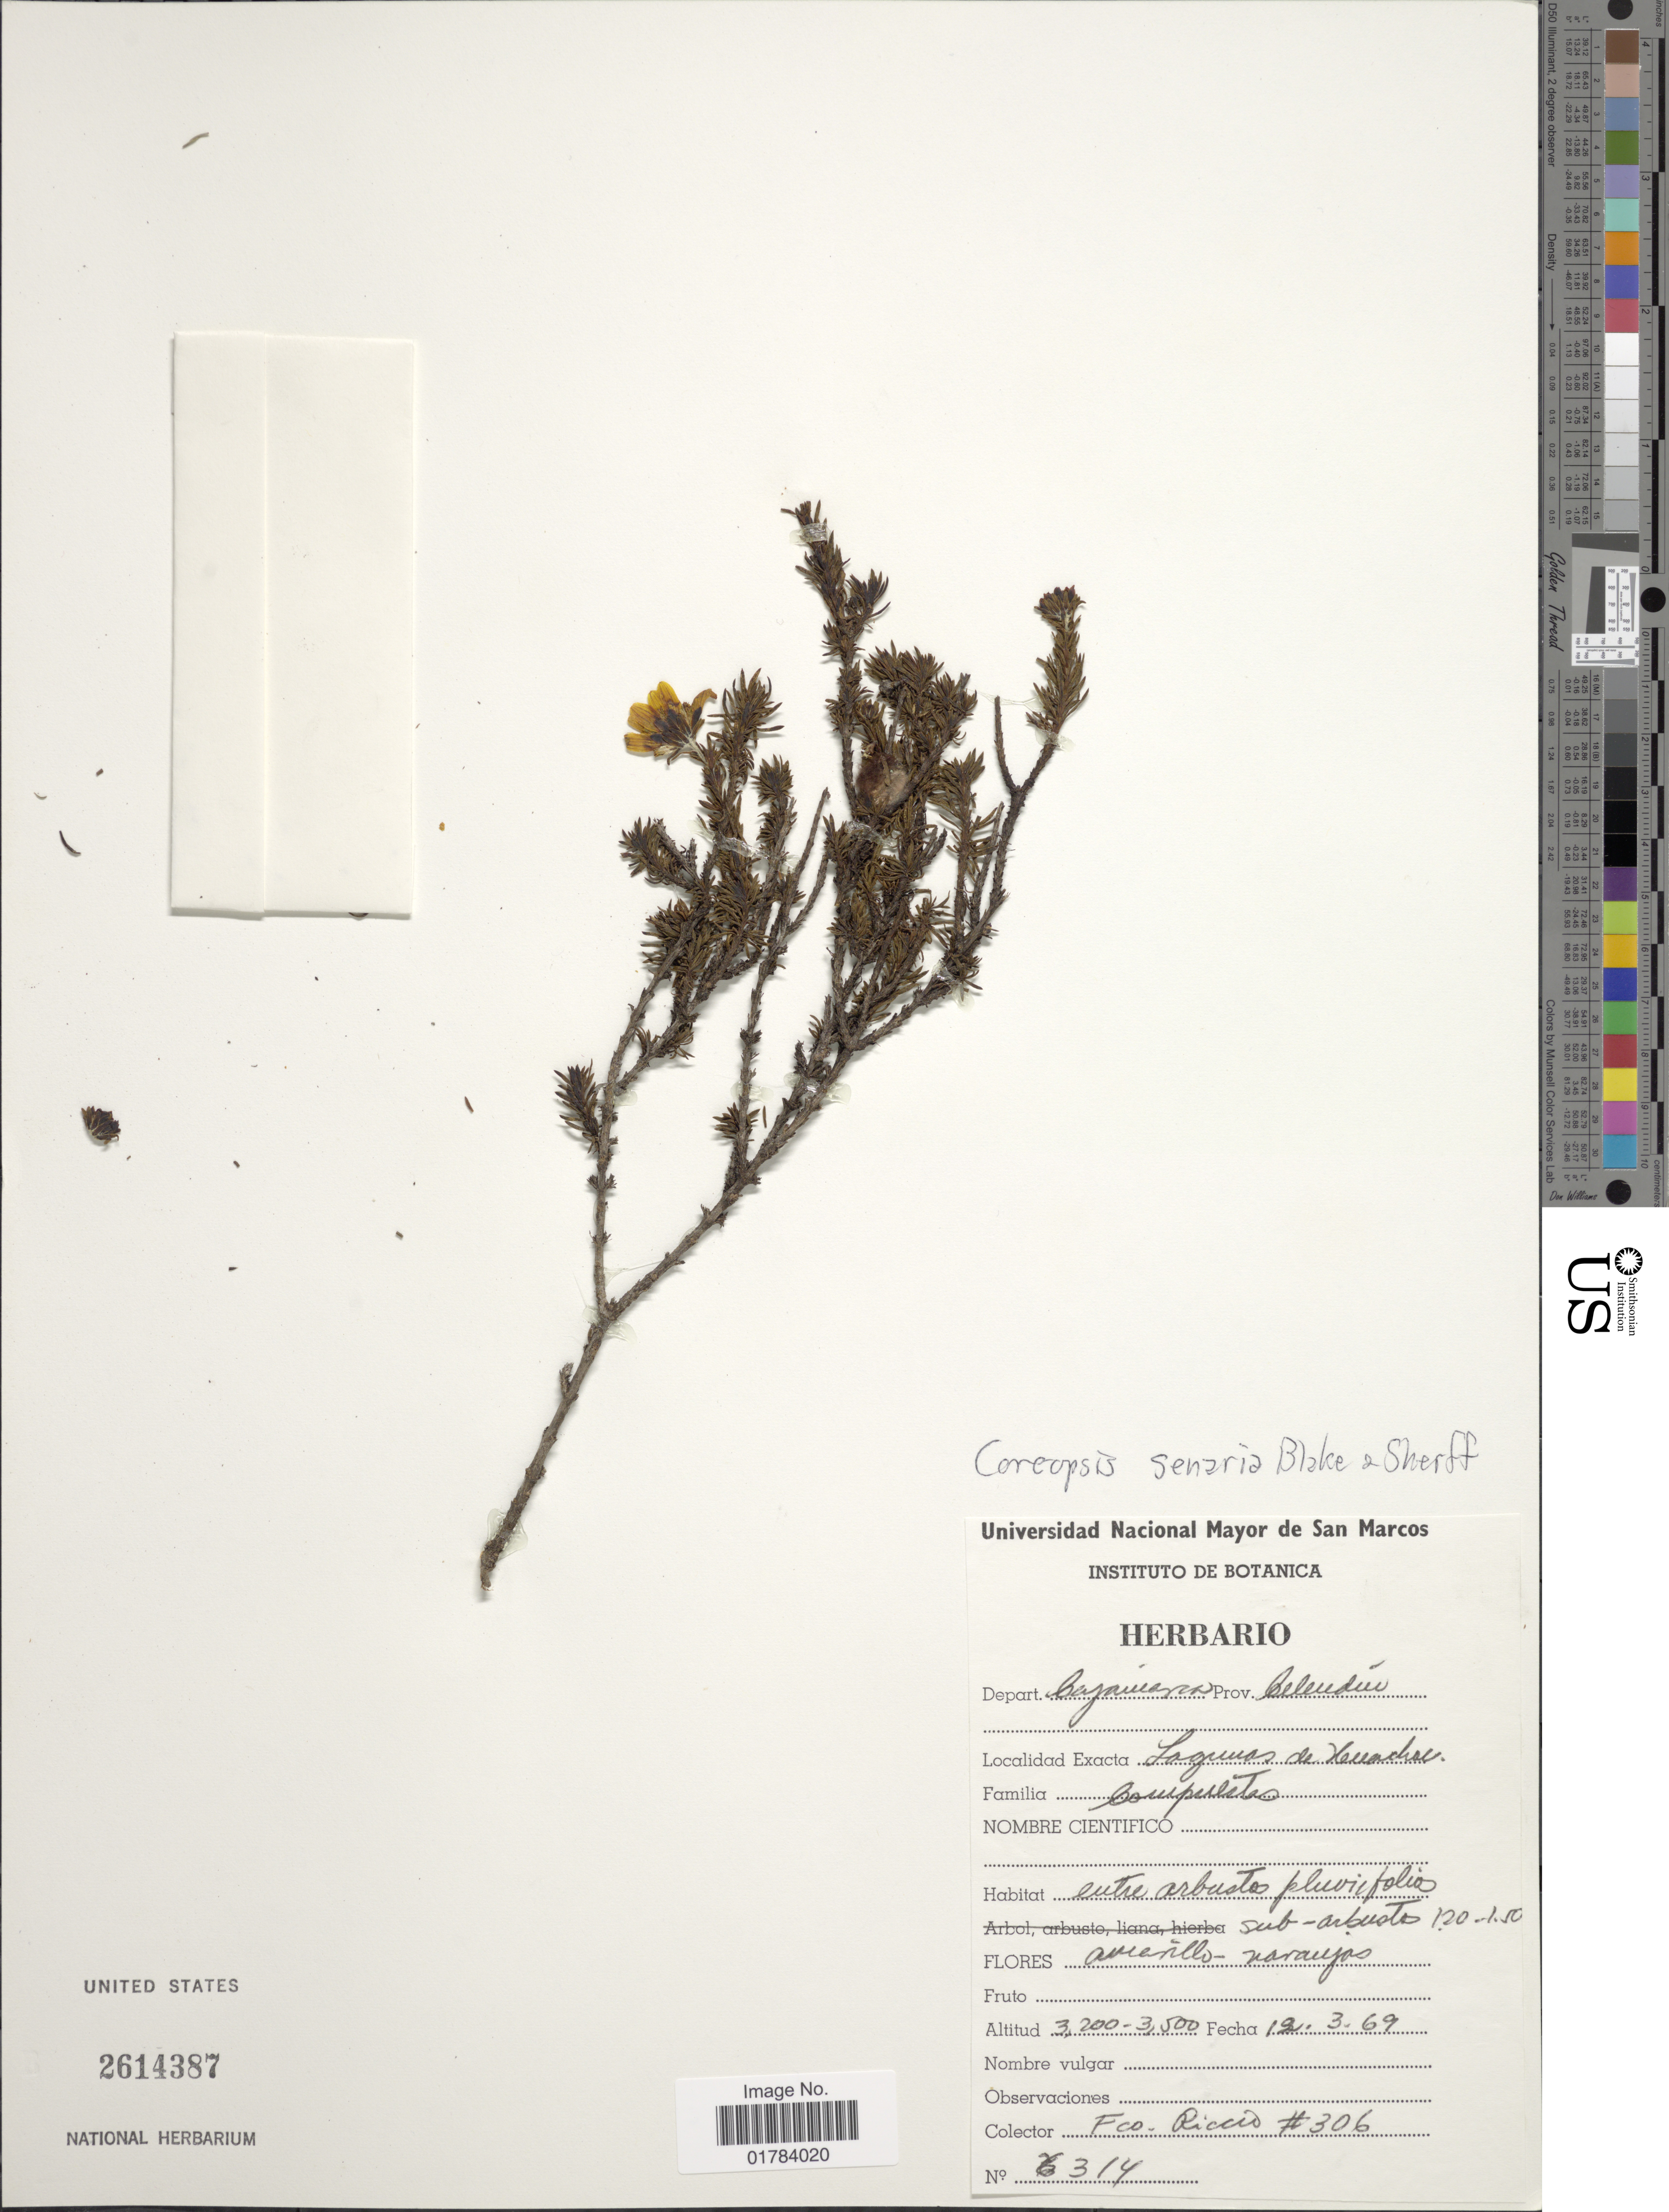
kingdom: Plantae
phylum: Tracheophyta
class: Magnoliopsida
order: Asterales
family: Asteraceae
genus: Coreopsis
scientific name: Coreopsis senaria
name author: S.F. Blake & Sherff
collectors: F. Riccio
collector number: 306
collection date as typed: Transcribed d/m/y: 12/3/69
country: Peru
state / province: Cajamarca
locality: Lagunas de Huachac, Prov. Celendín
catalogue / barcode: US 2614387